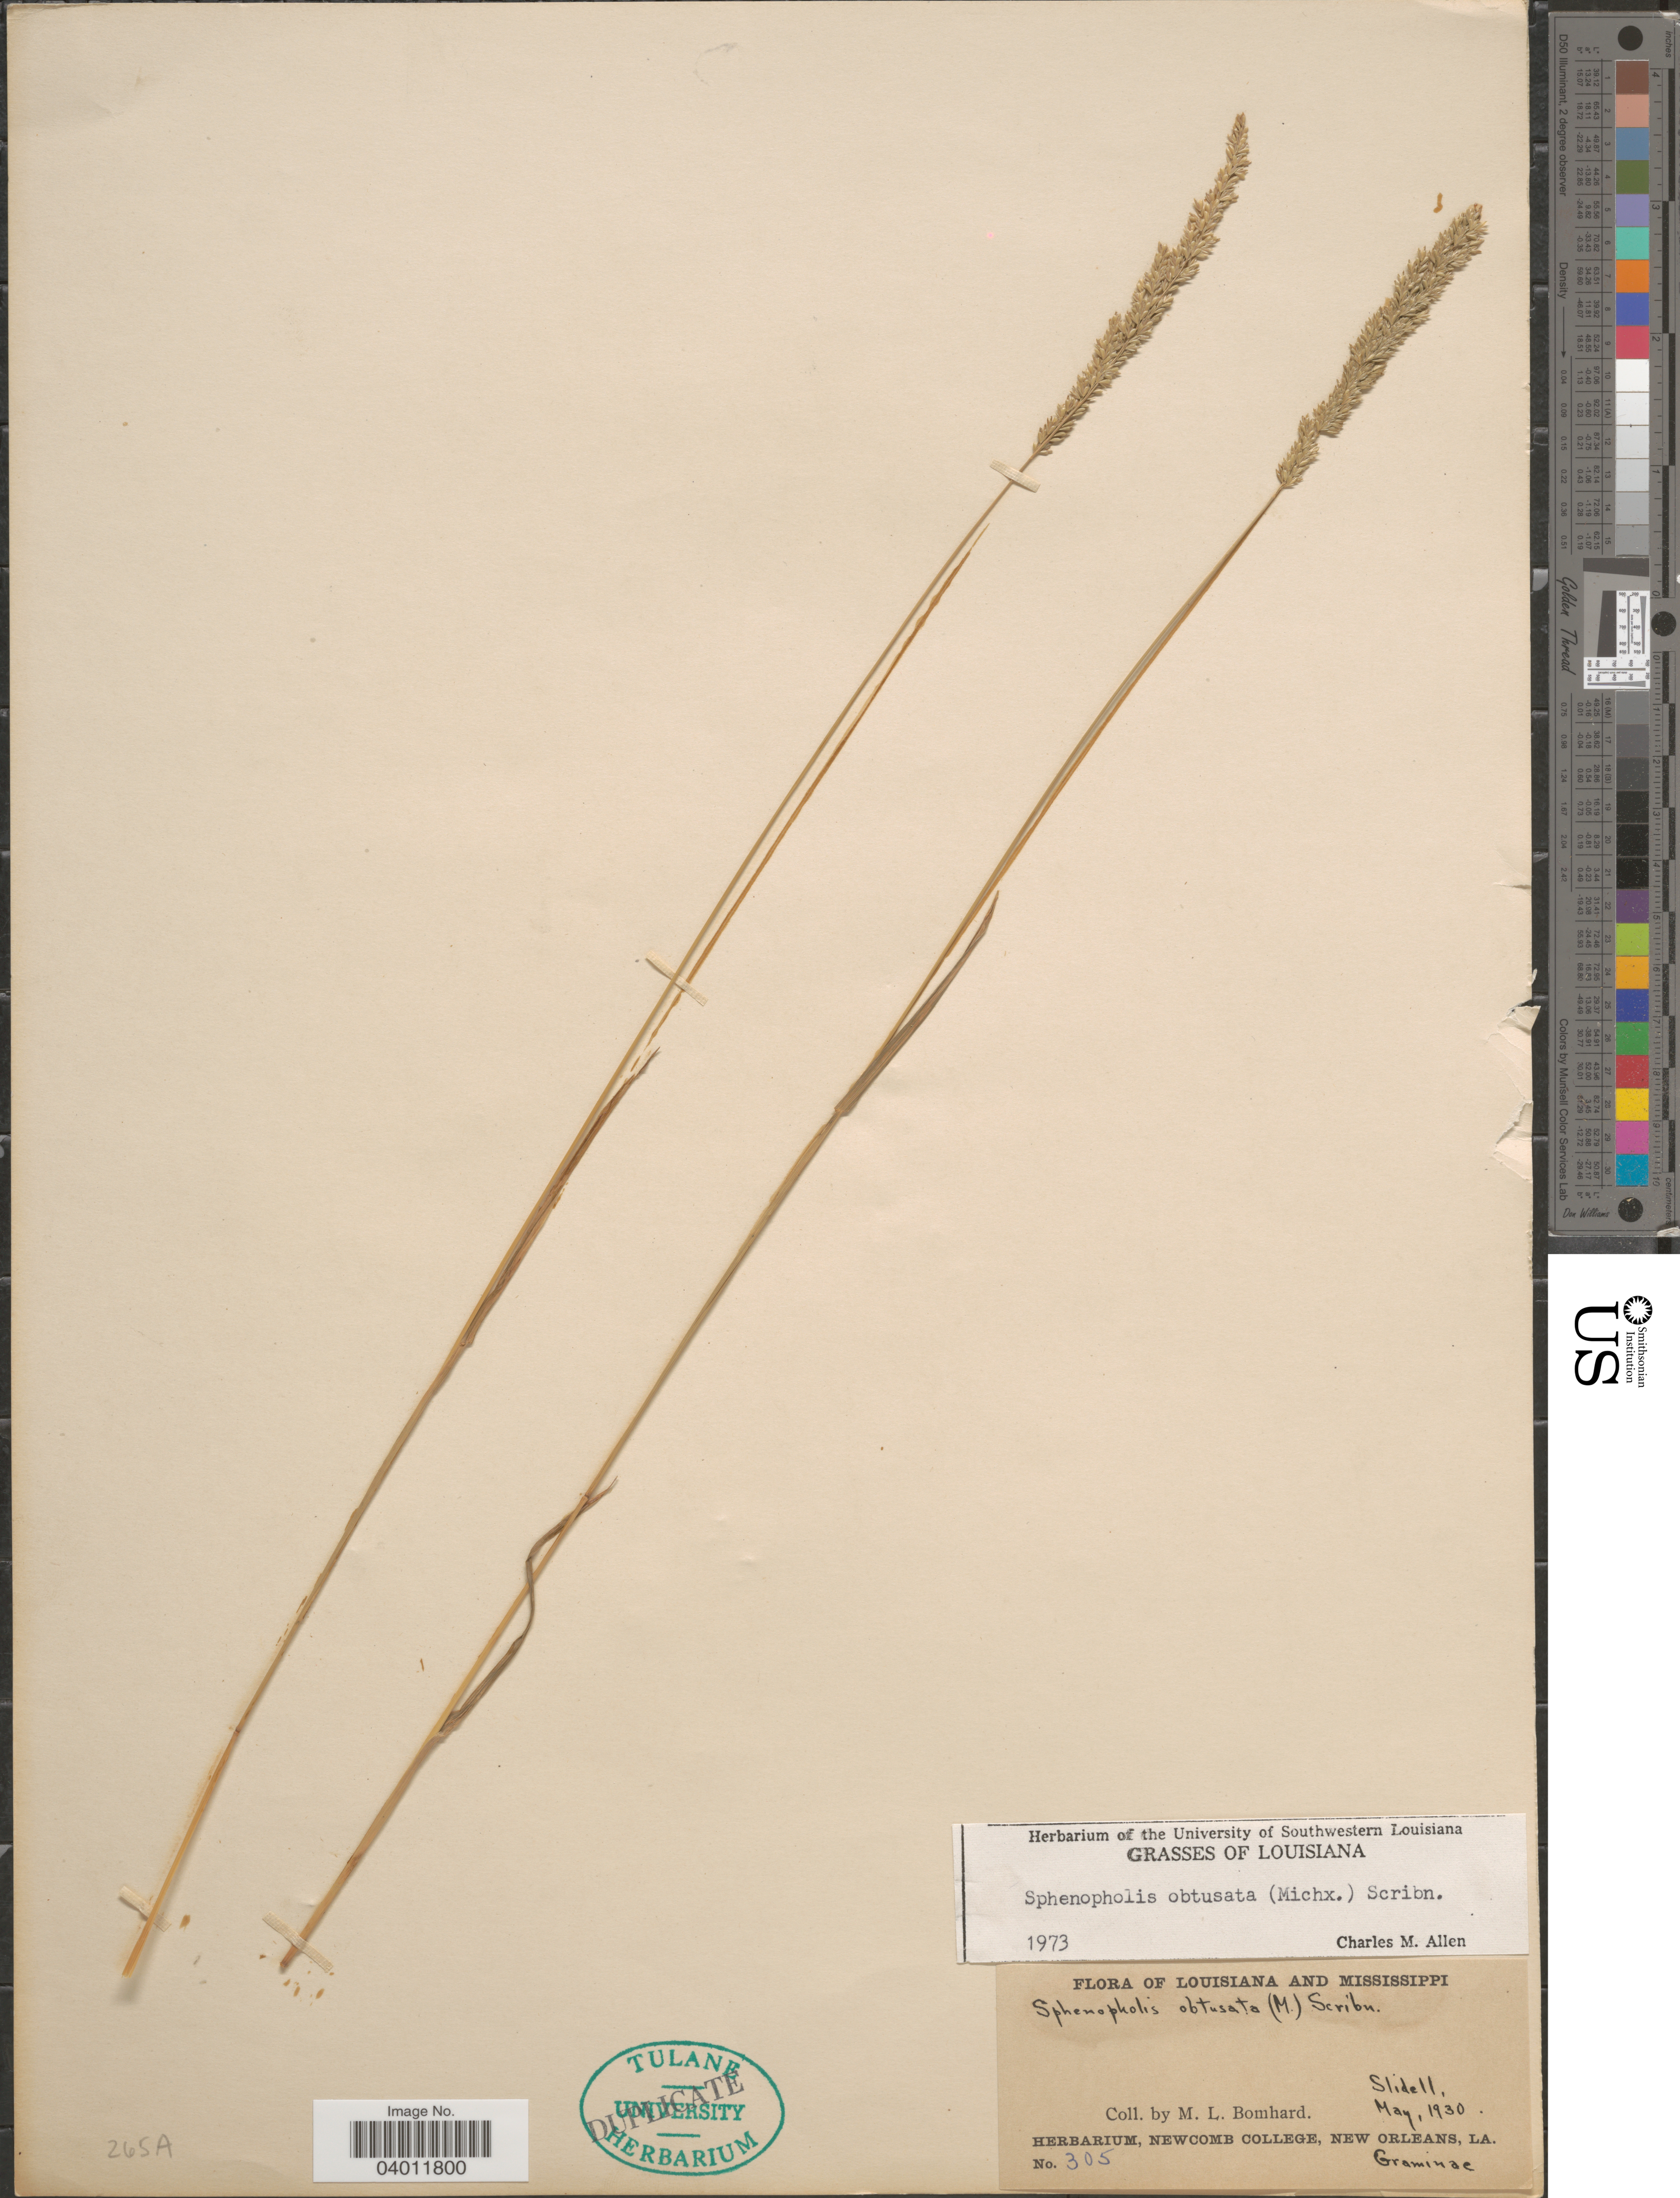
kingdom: Plantae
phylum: Tracheophyta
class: Liliopsida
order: Poales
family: Poaceae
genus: Sphenopholis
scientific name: Sphenopholis obtusata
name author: (Michx.) Scribn.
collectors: M. Bomhard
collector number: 305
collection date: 1930-05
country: United States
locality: Louisiana and Mississippi. Slidell.